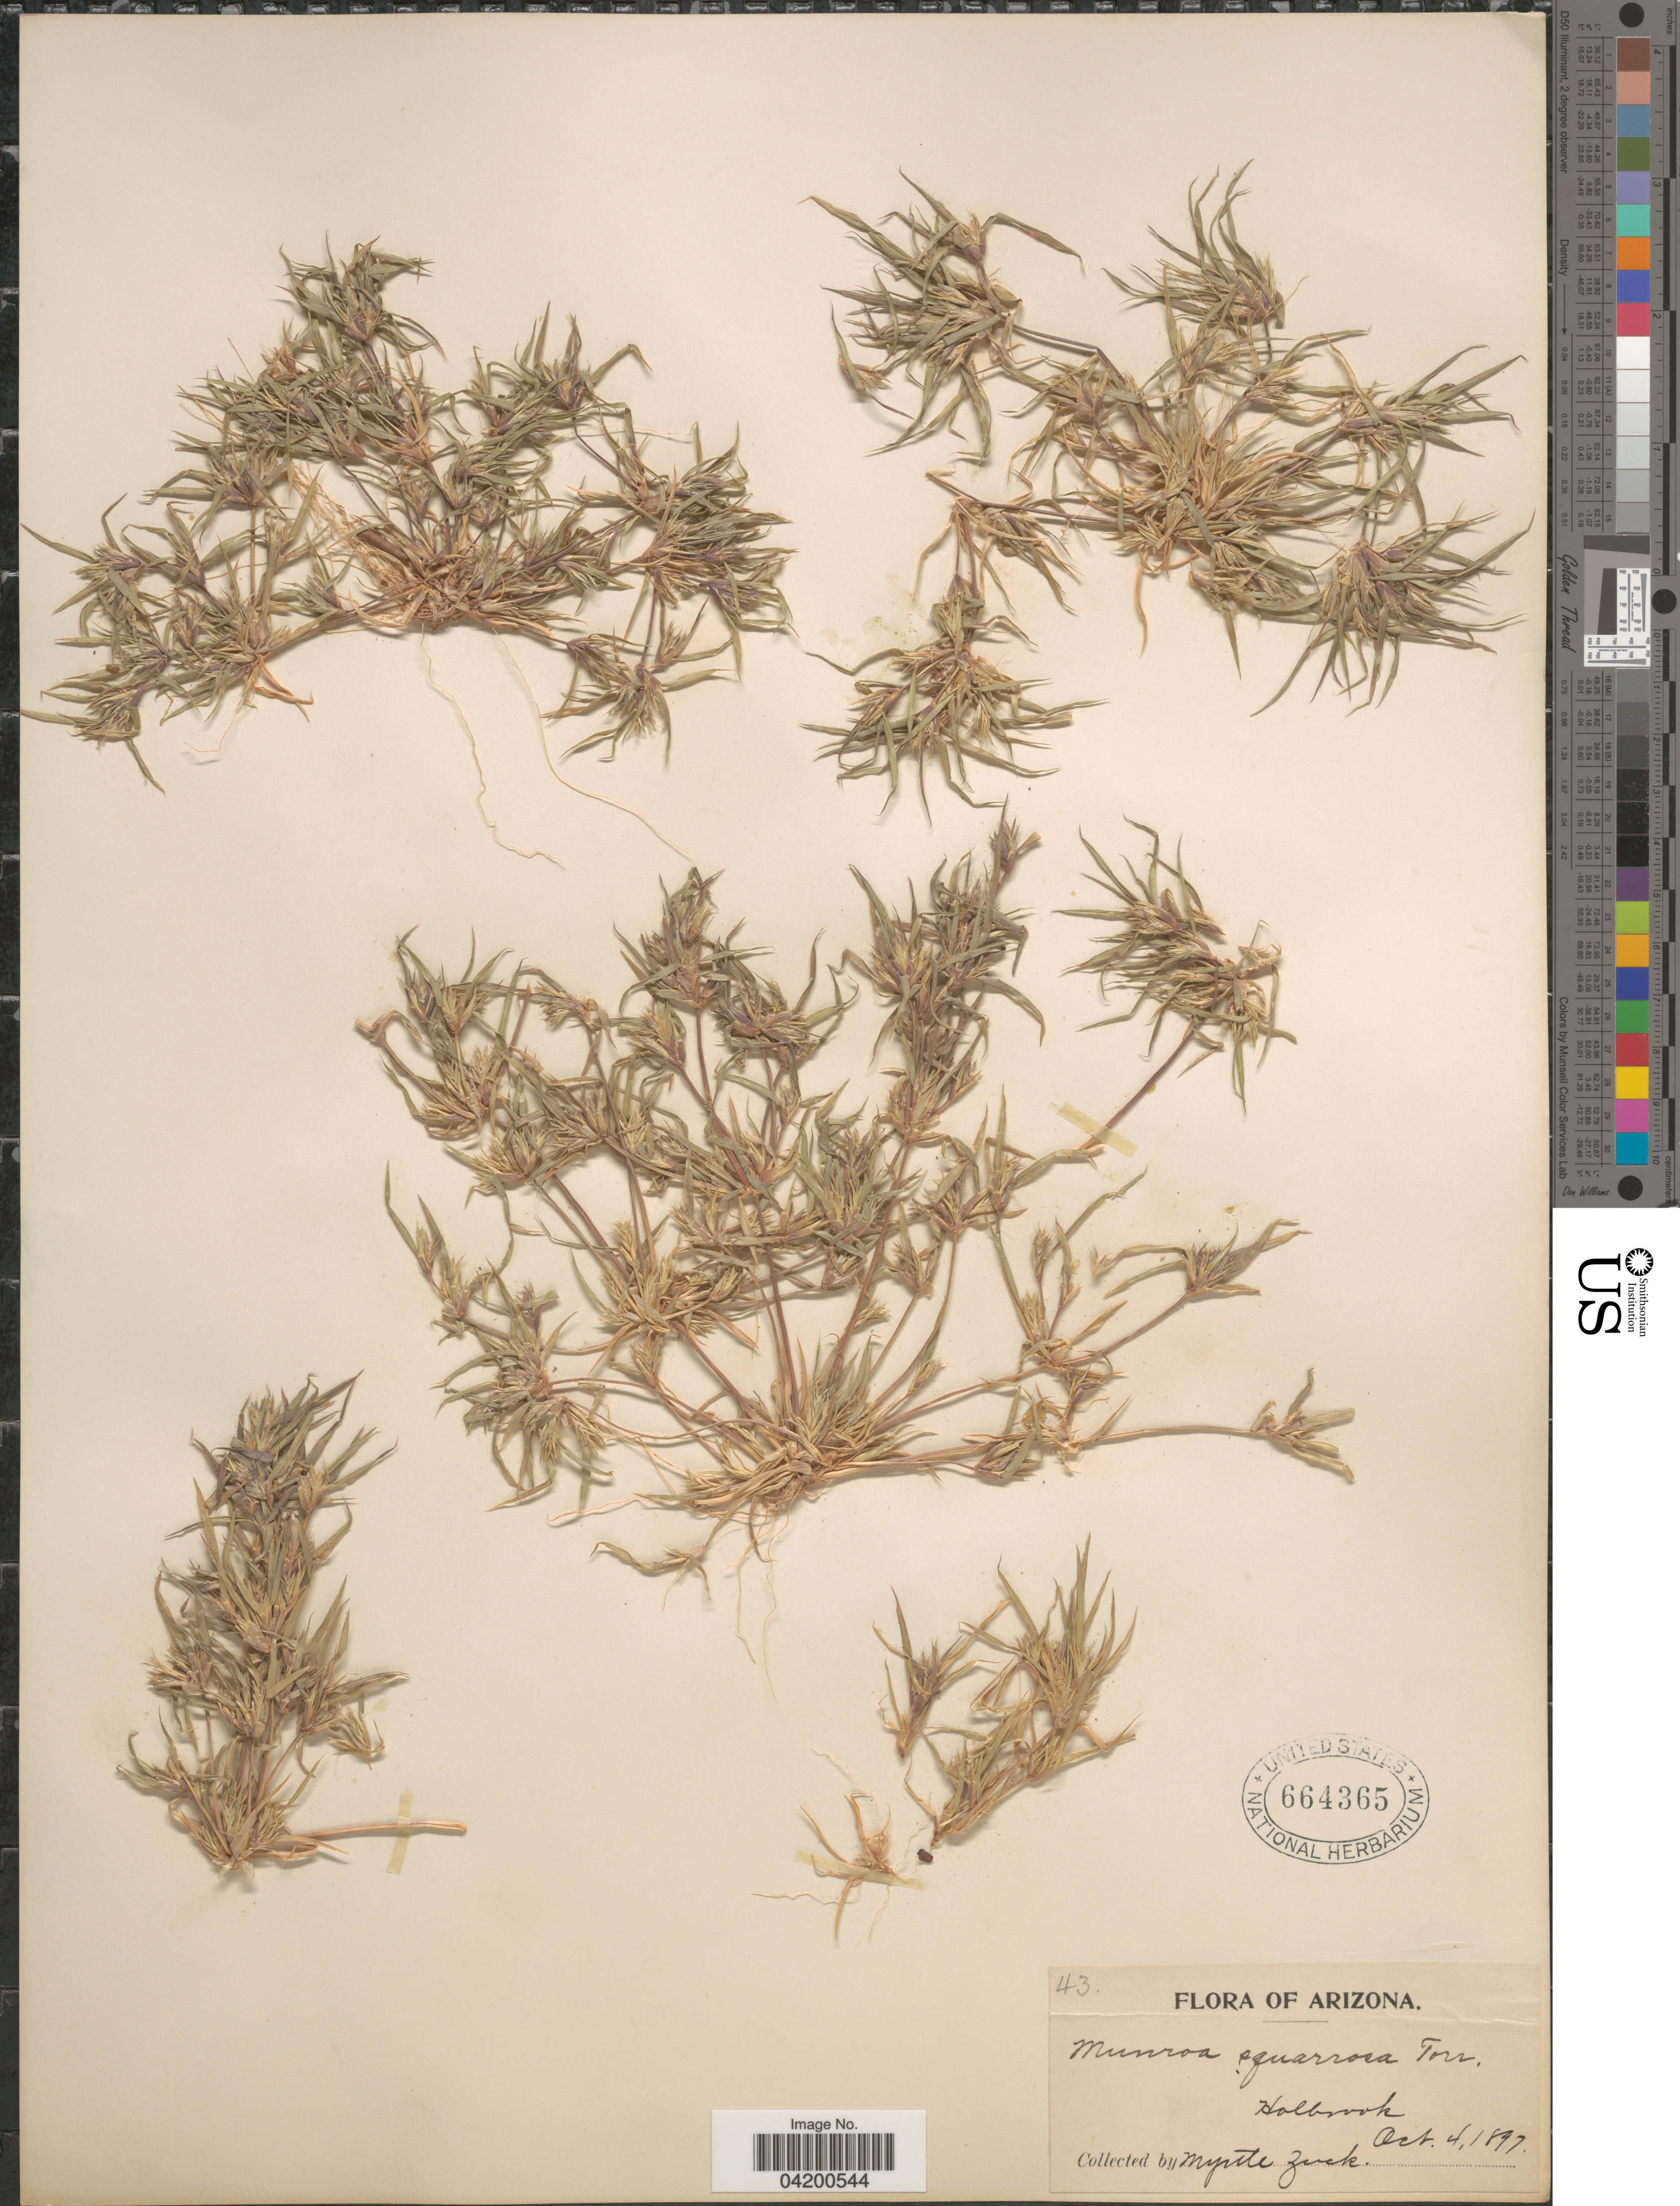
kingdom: Plantae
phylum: Tracheophyta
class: Liliopsida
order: Poales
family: Poaceae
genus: Munroa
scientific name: Munroa squarrosa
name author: (Nutt.) Torr.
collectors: M. Zuck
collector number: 43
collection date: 1897-10-04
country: United States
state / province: Arizona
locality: Holbrook.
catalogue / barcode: US 664365